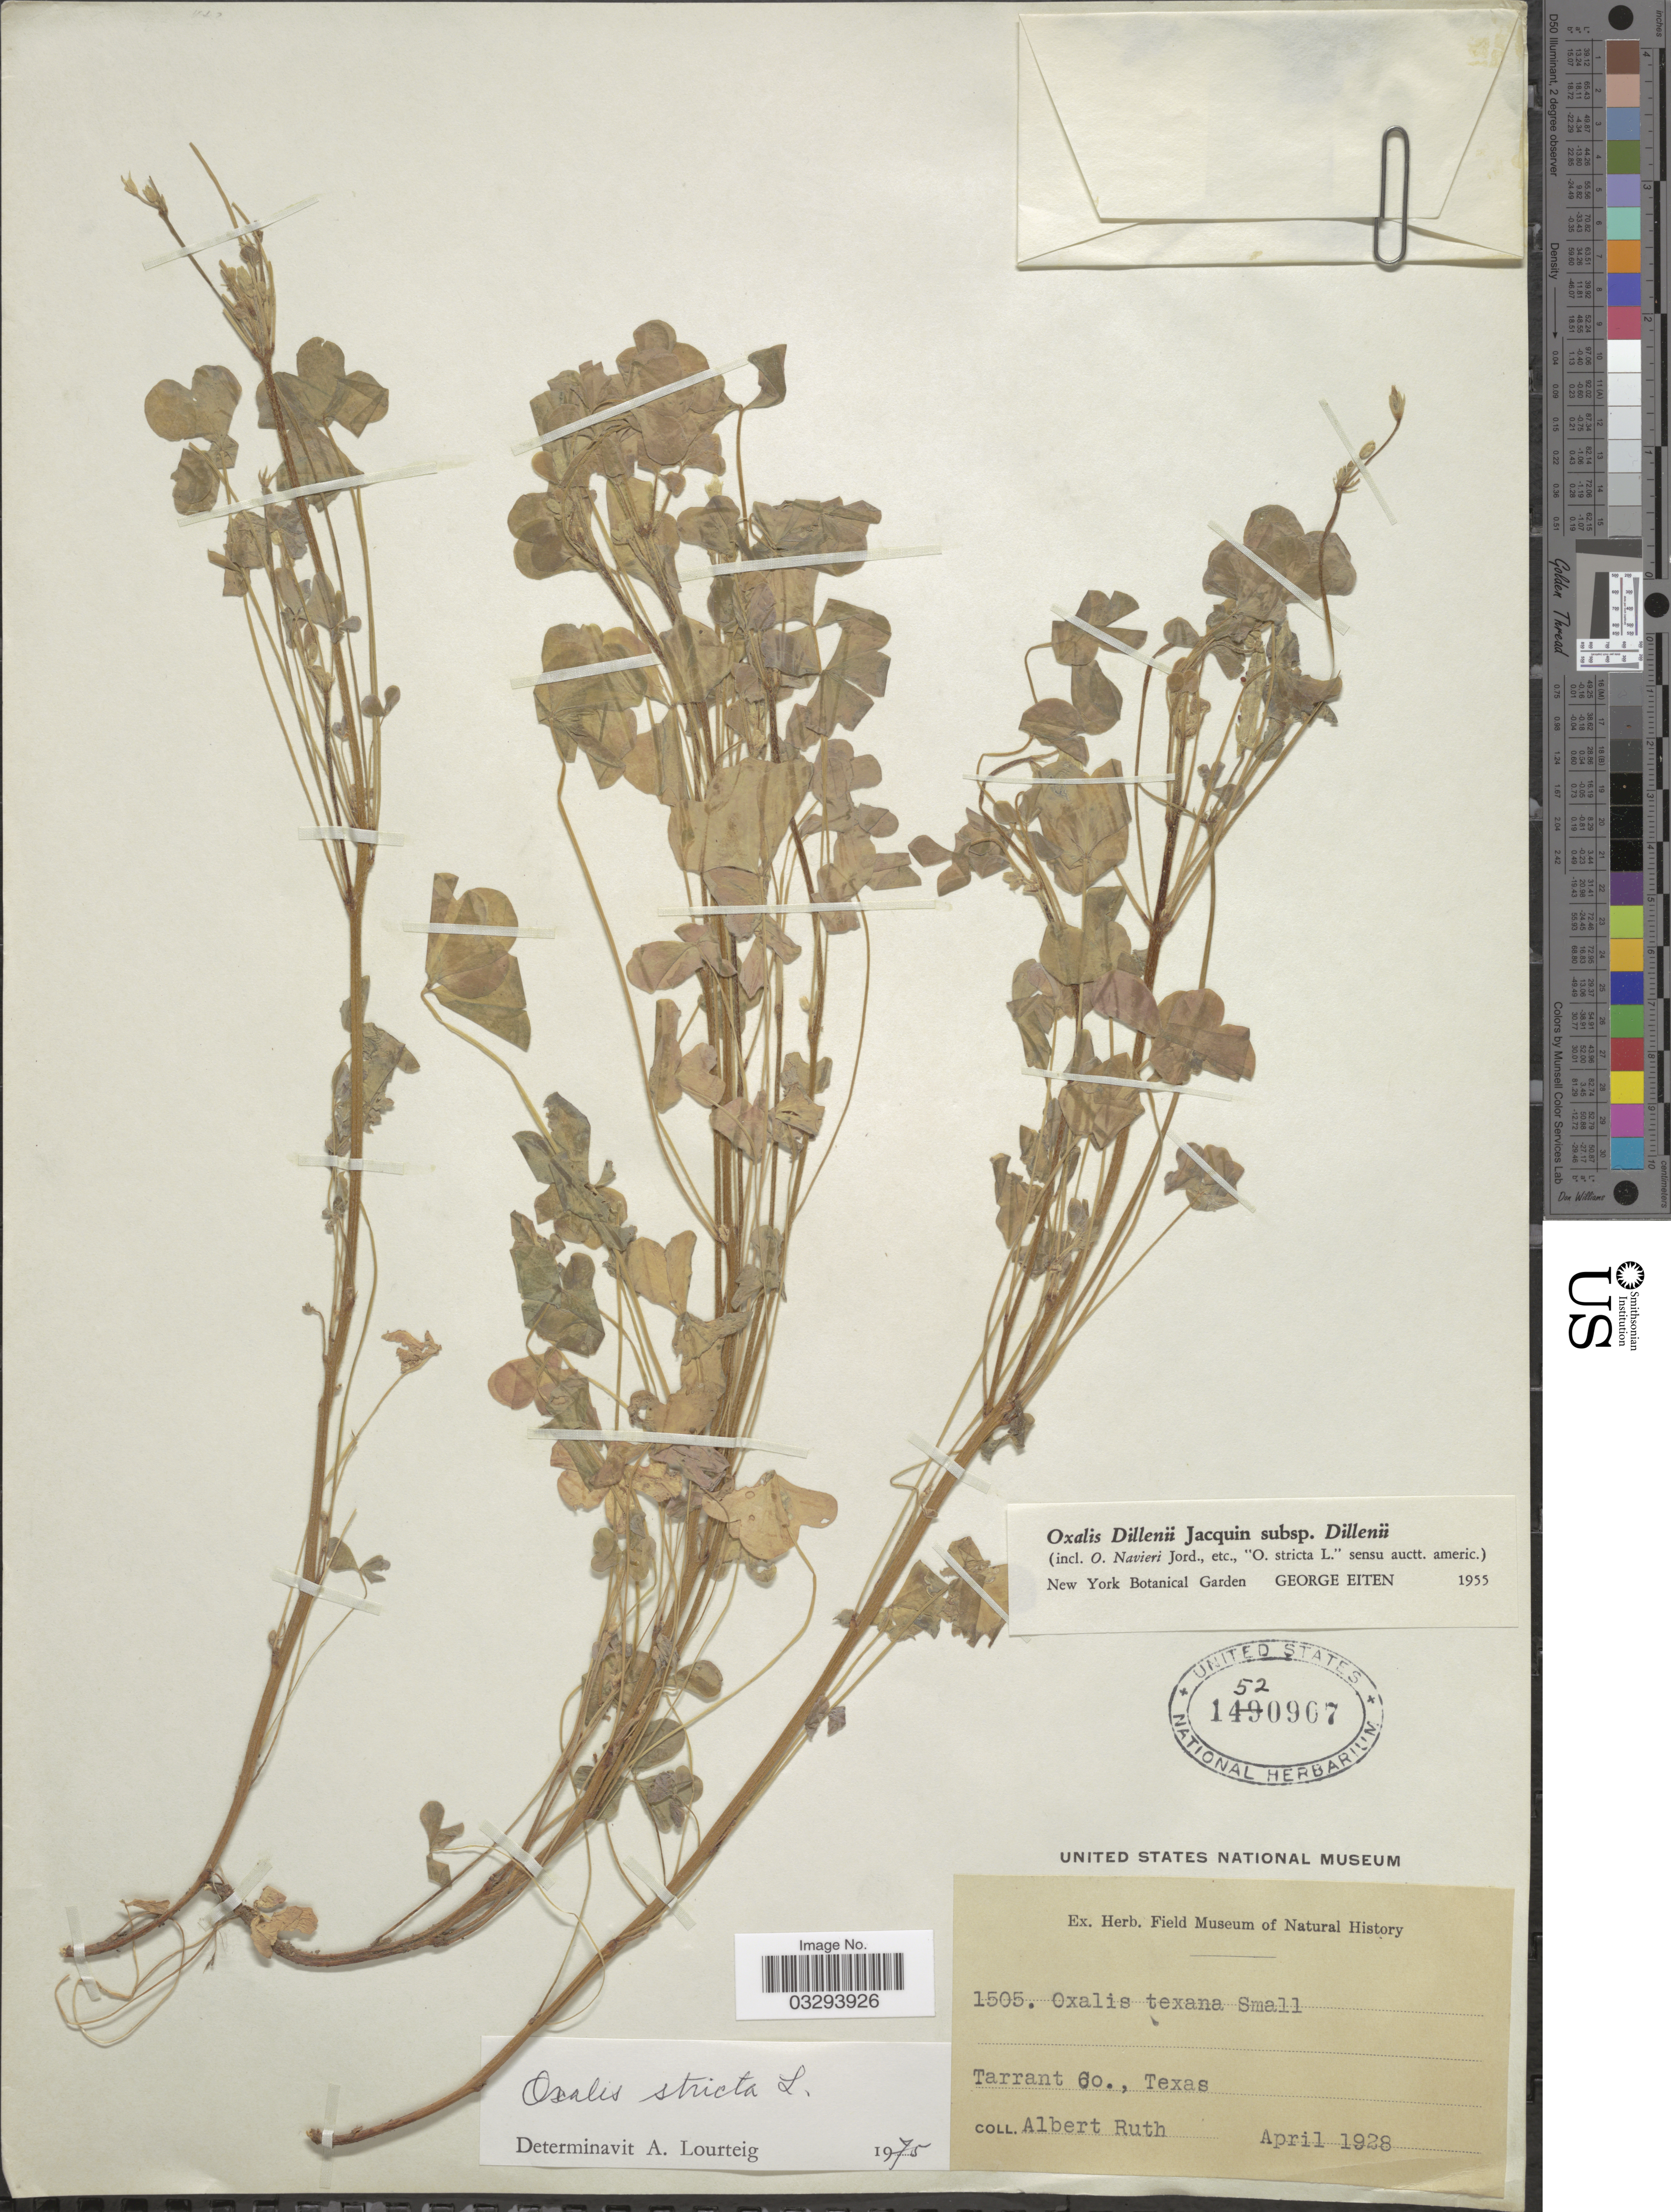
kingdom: Plantae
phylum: Tracheophyta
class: Magnoliopsida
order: Oxalidales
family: Oxalidaceae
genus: Oxalis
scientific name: Oxalis stricta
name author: L.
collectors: A. Ruth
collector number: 1505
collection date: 1928-04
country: United States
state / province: Texas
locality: Tarrant Co.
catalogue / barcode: US 1520907